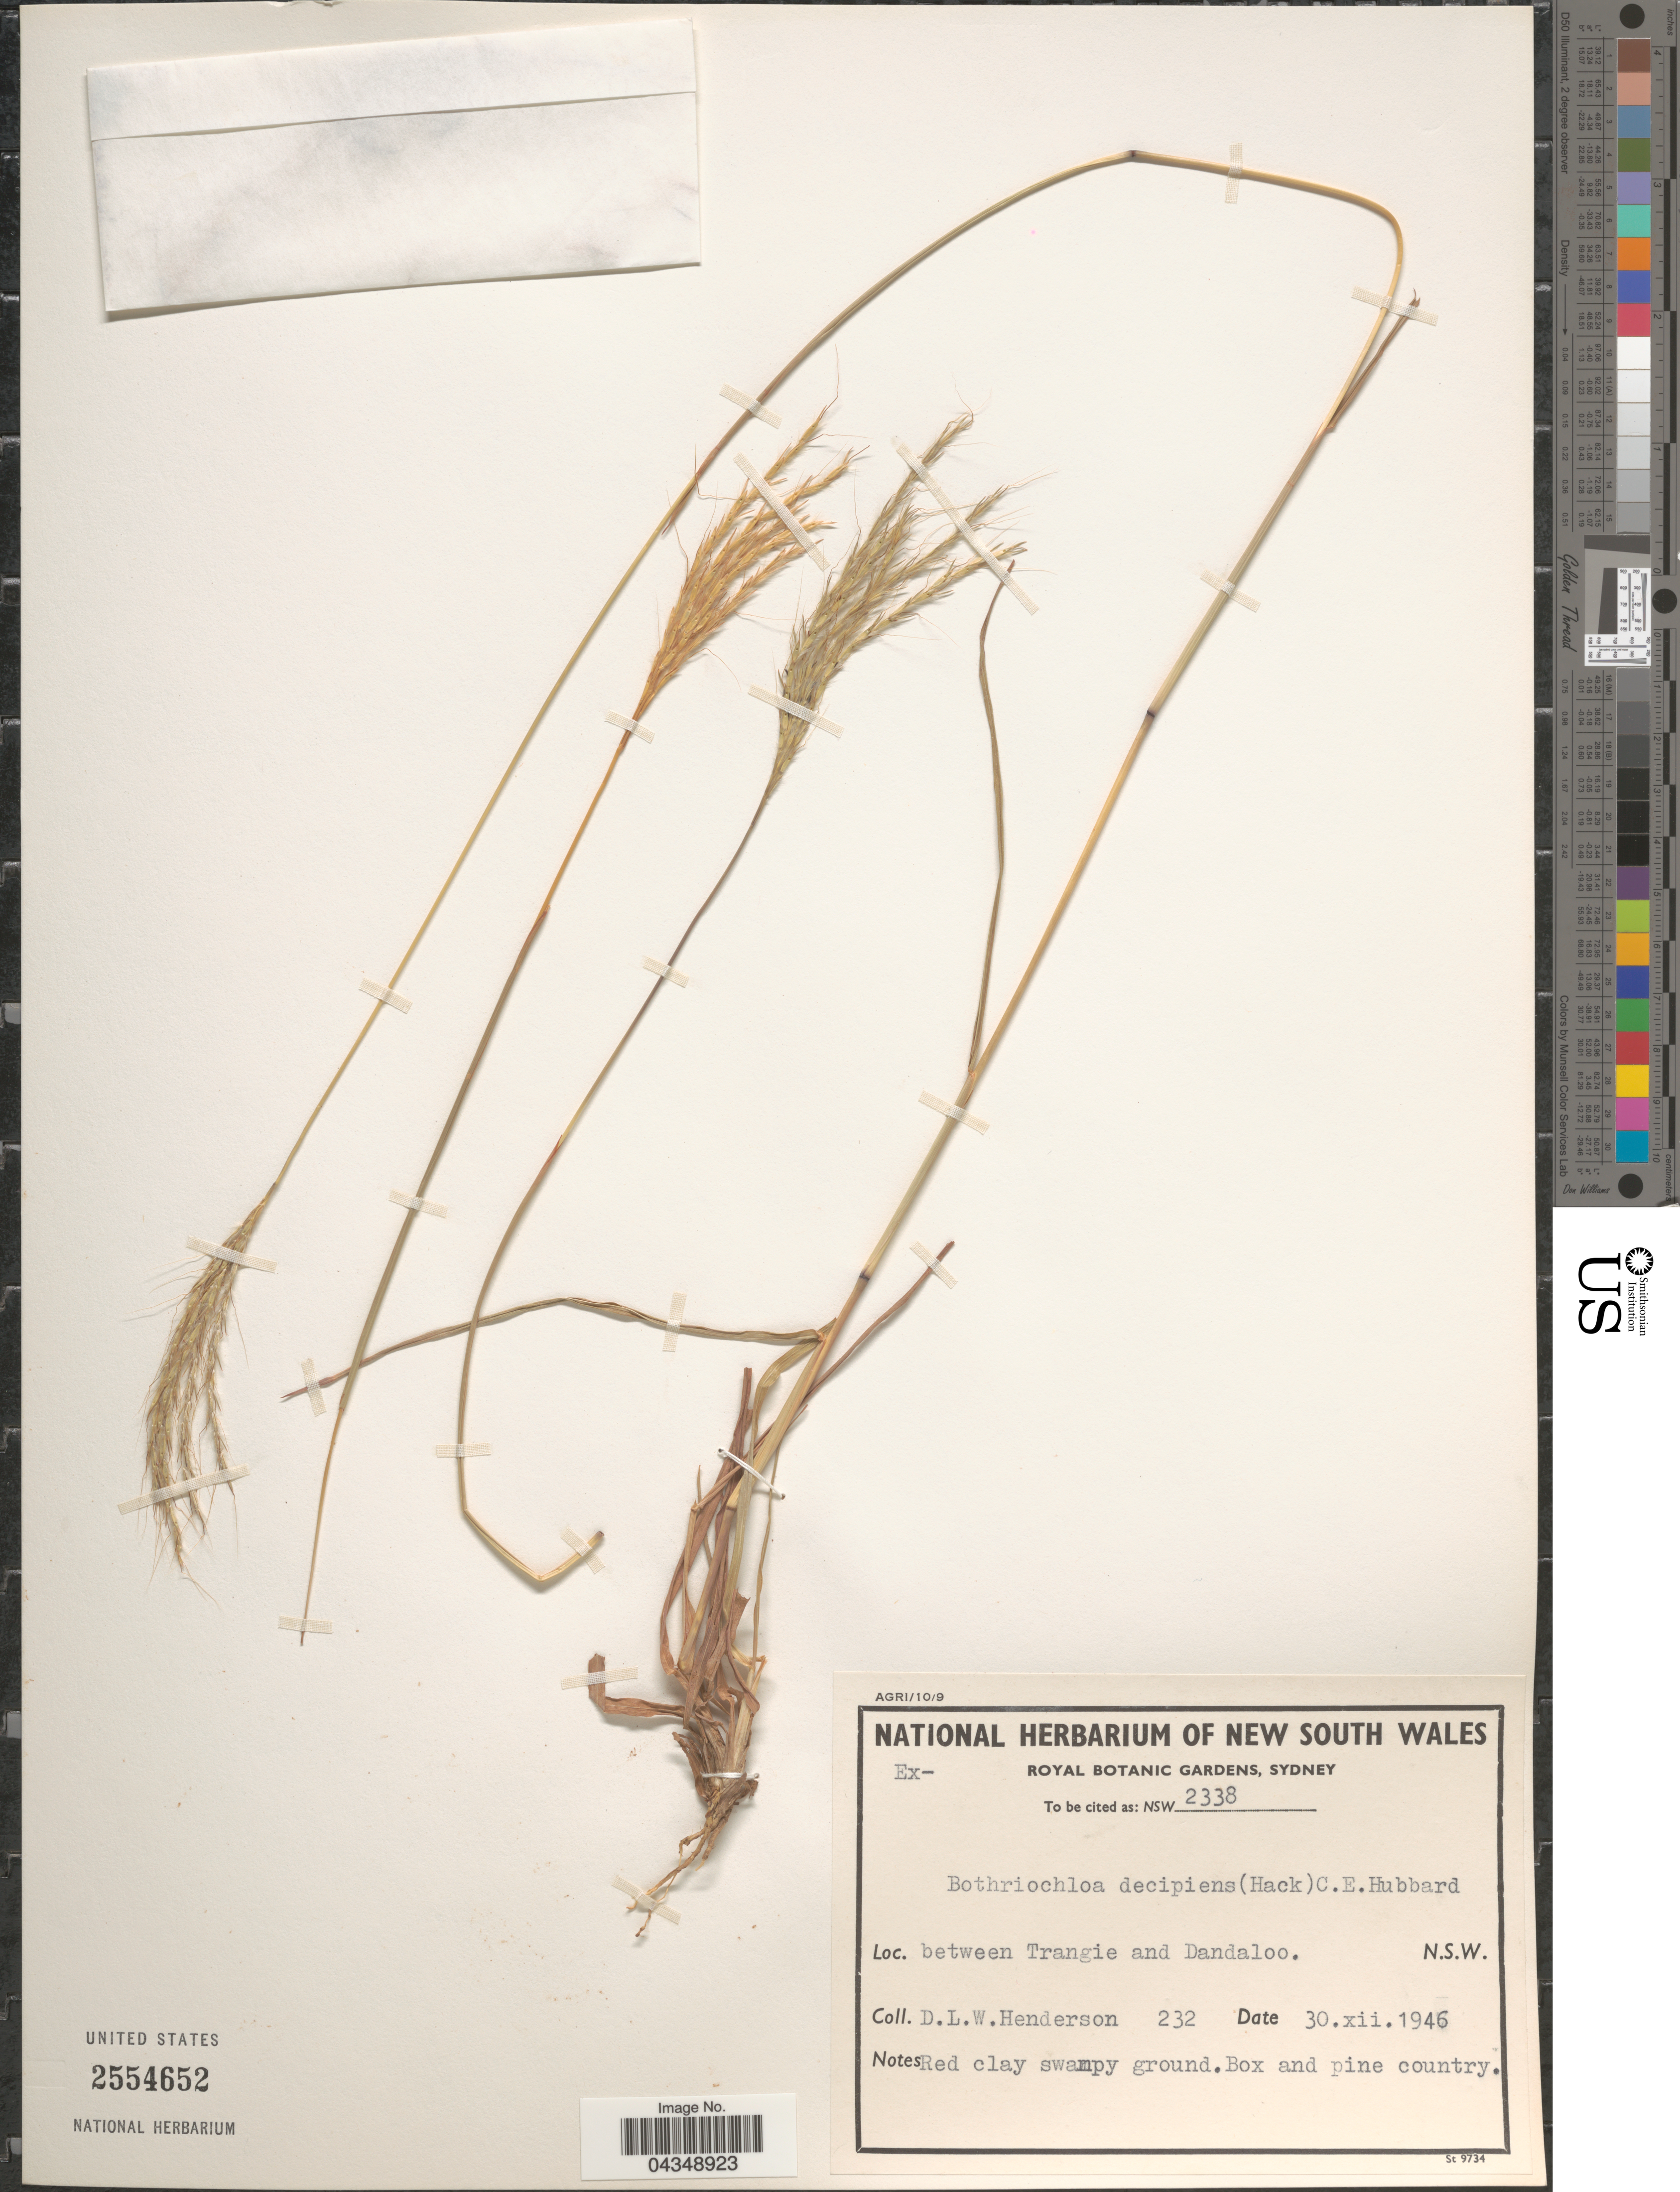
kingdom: Plantae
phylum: Tracheophyta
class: Liliopsida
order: Poales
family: Poaceae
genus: Bothriochloa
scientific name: Bothriochloa decipiens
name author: (Hack.) C. E. Hubb.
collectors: D. Henderson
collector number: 232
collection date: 1946-12-30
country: Australia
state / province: New South Wales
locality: Between Trangie and Dandaloo.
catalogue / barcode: US 2554652